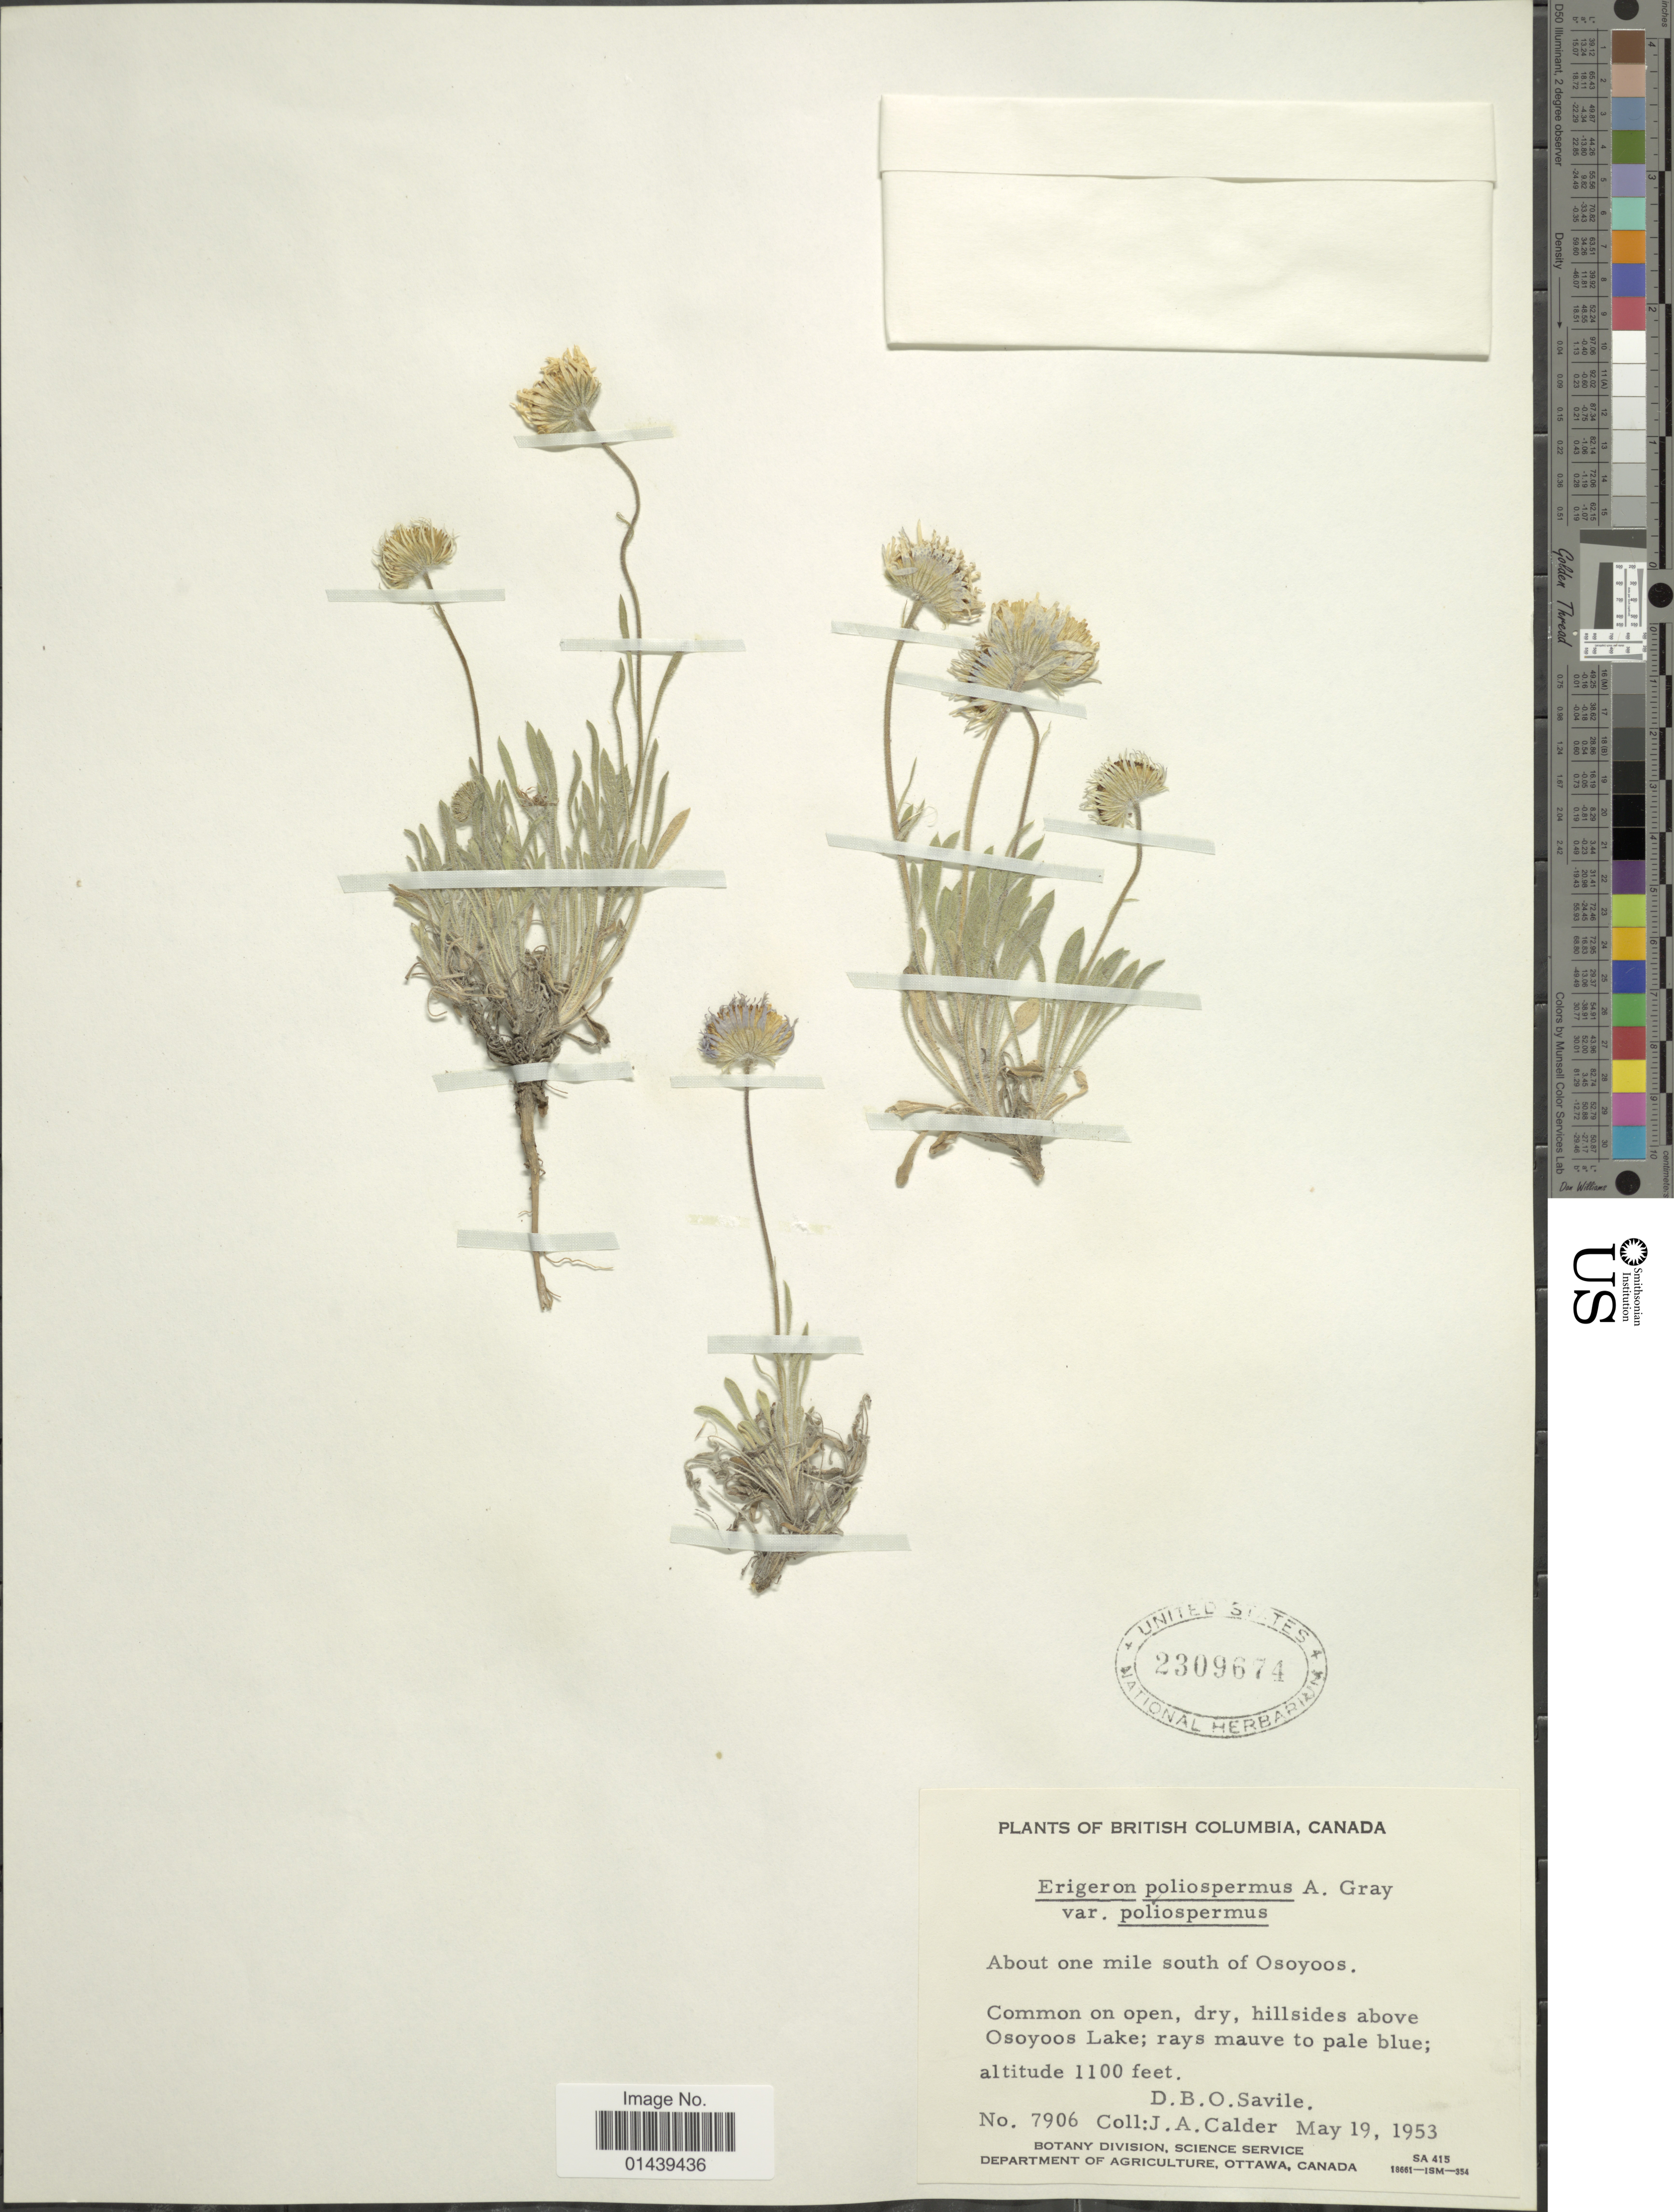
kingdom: Plantae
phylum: Tracheophyta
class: Magnoliopsida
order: Asterales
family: Asteraceae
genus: Erigeron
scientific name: Erigeron poliospermus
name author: A. Gray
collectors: D. Savile & J. A. Calder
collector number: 7906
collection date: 1953-05-19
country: Canada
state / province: British Columbia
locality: Above Osoyoos Lake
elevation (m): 335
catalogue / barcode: US 2309674